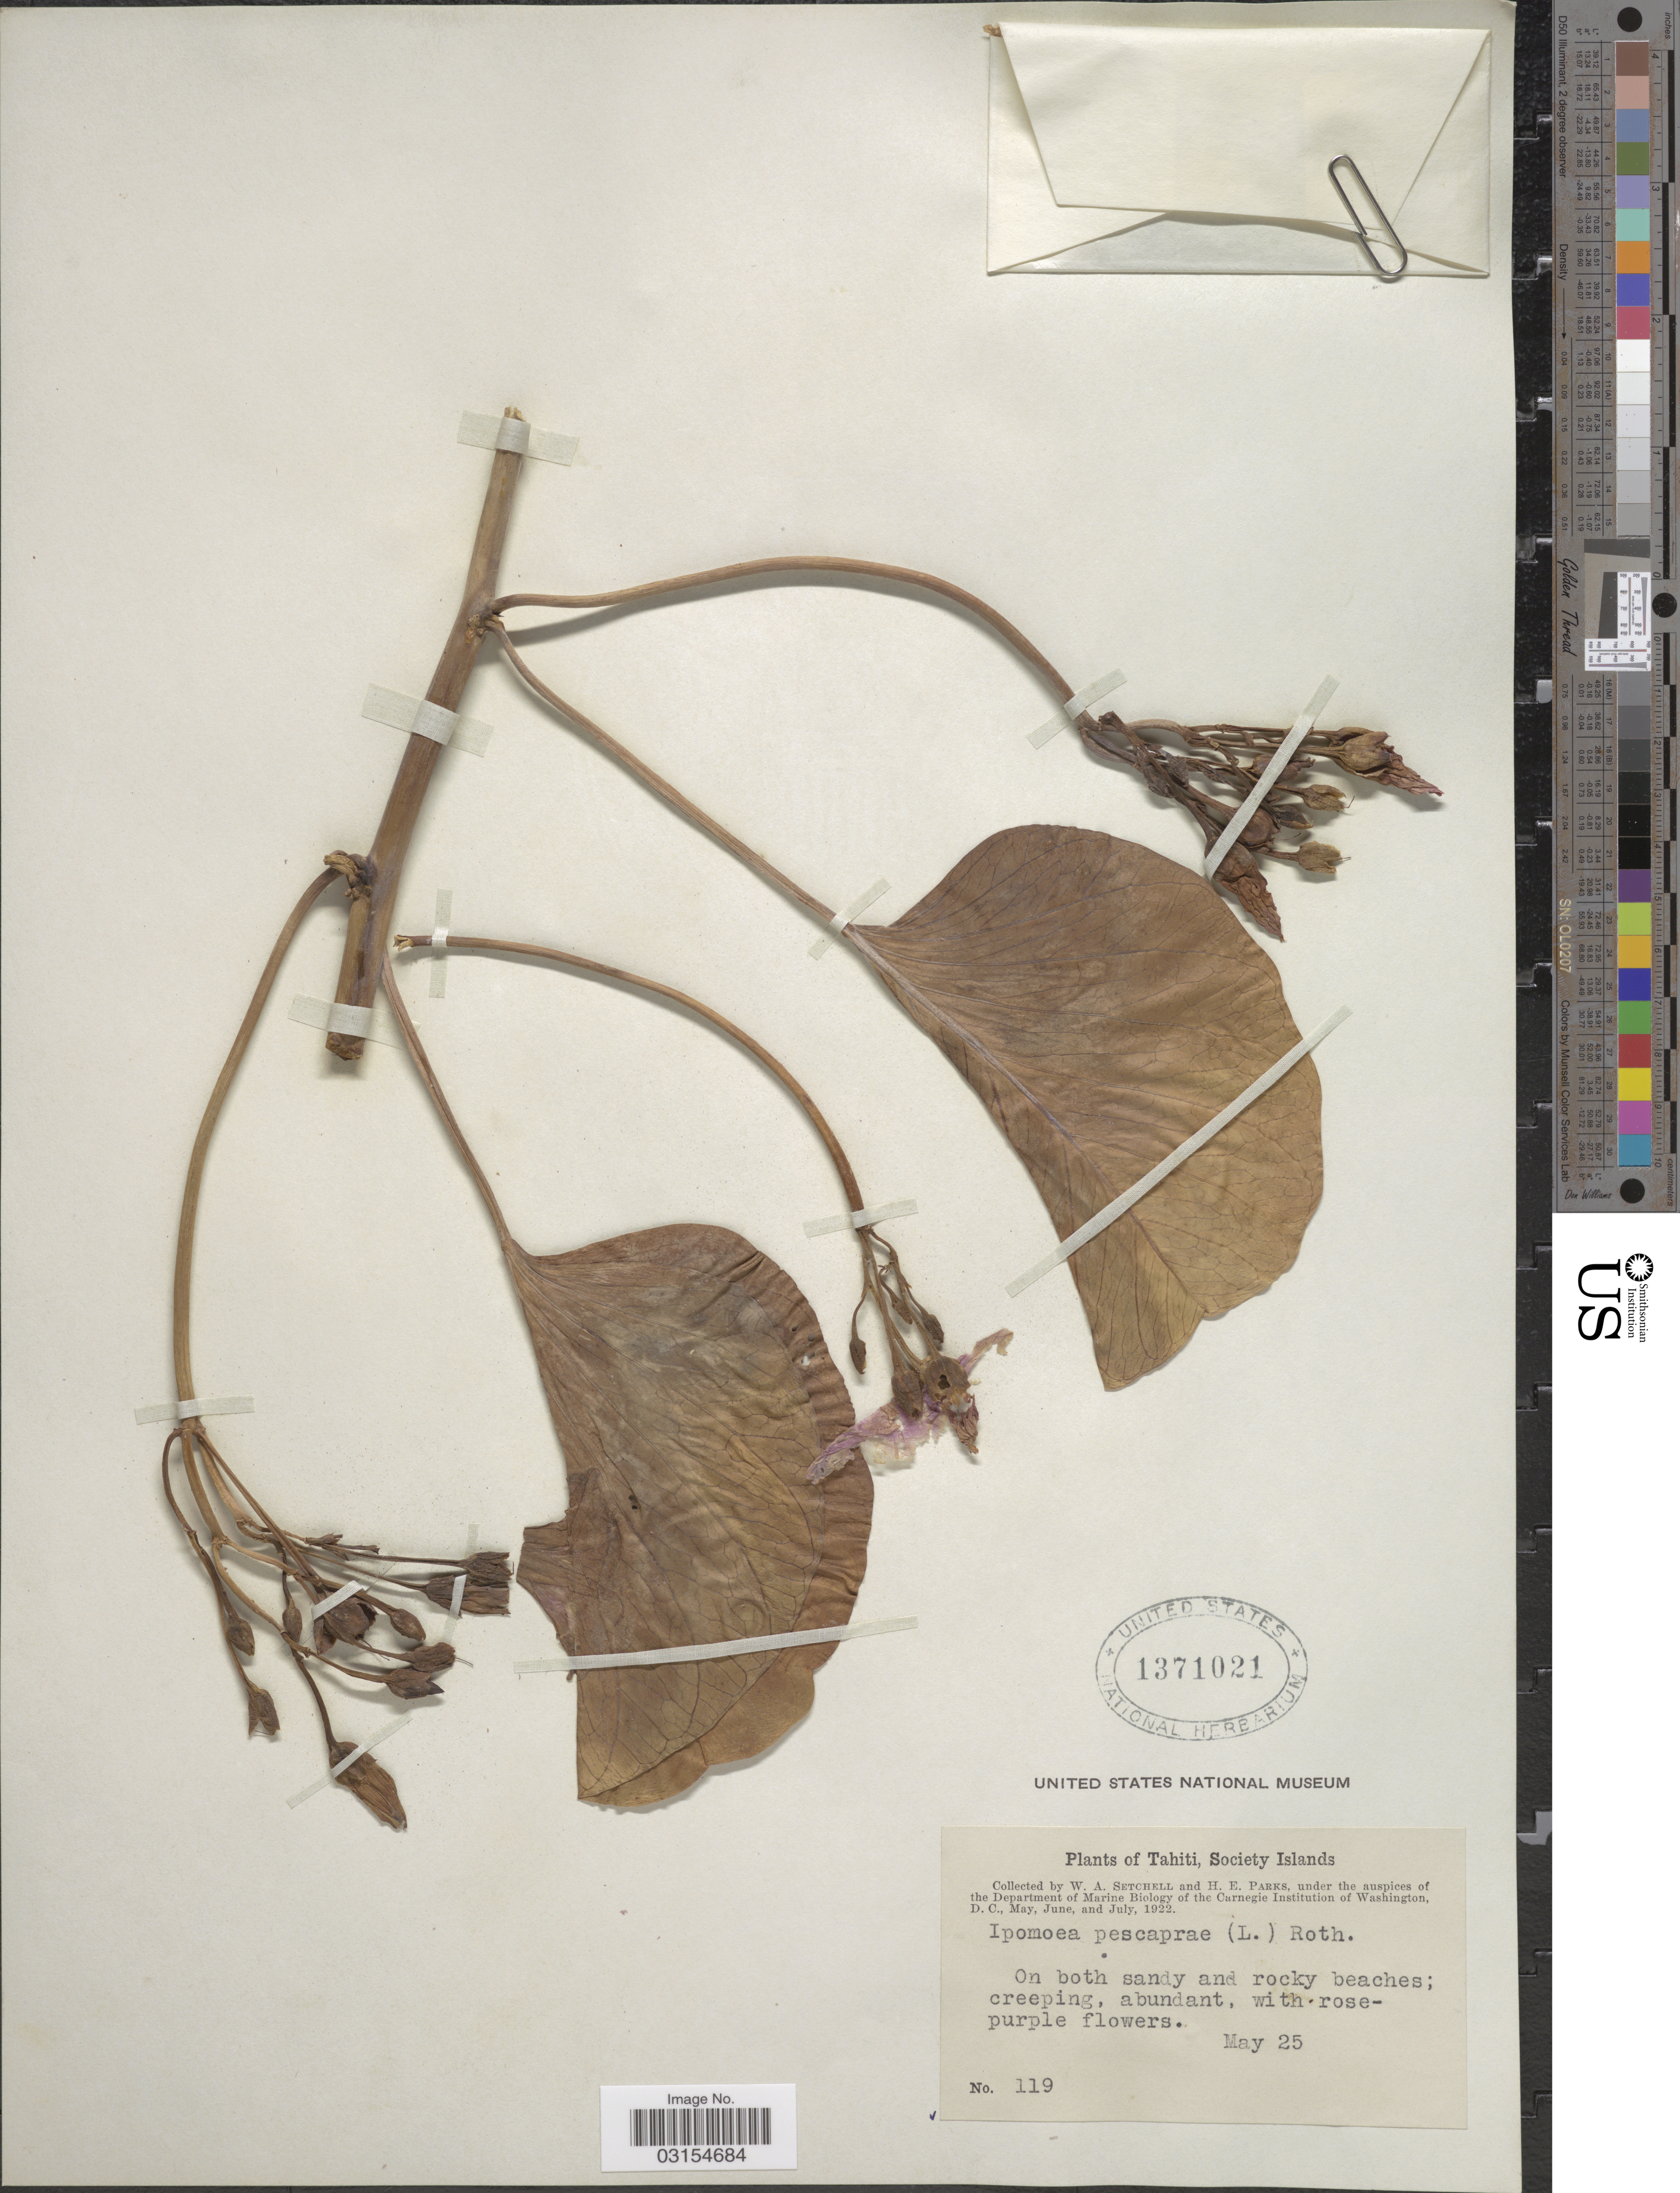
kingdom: Plantae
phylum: Tracheophyta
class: Magnoliopsida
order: Solanales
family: Convolvulaceae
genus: Ipomoea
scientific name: Ipomoea pes-caprae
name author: (L.) R. Br.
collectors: W. Setchell & H. E. Parks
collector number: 119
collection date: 1922-05-25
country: French Polynesia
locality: Tahiti, Society Islands, On both sandy and rocky beaches.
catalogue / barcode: US 1371021